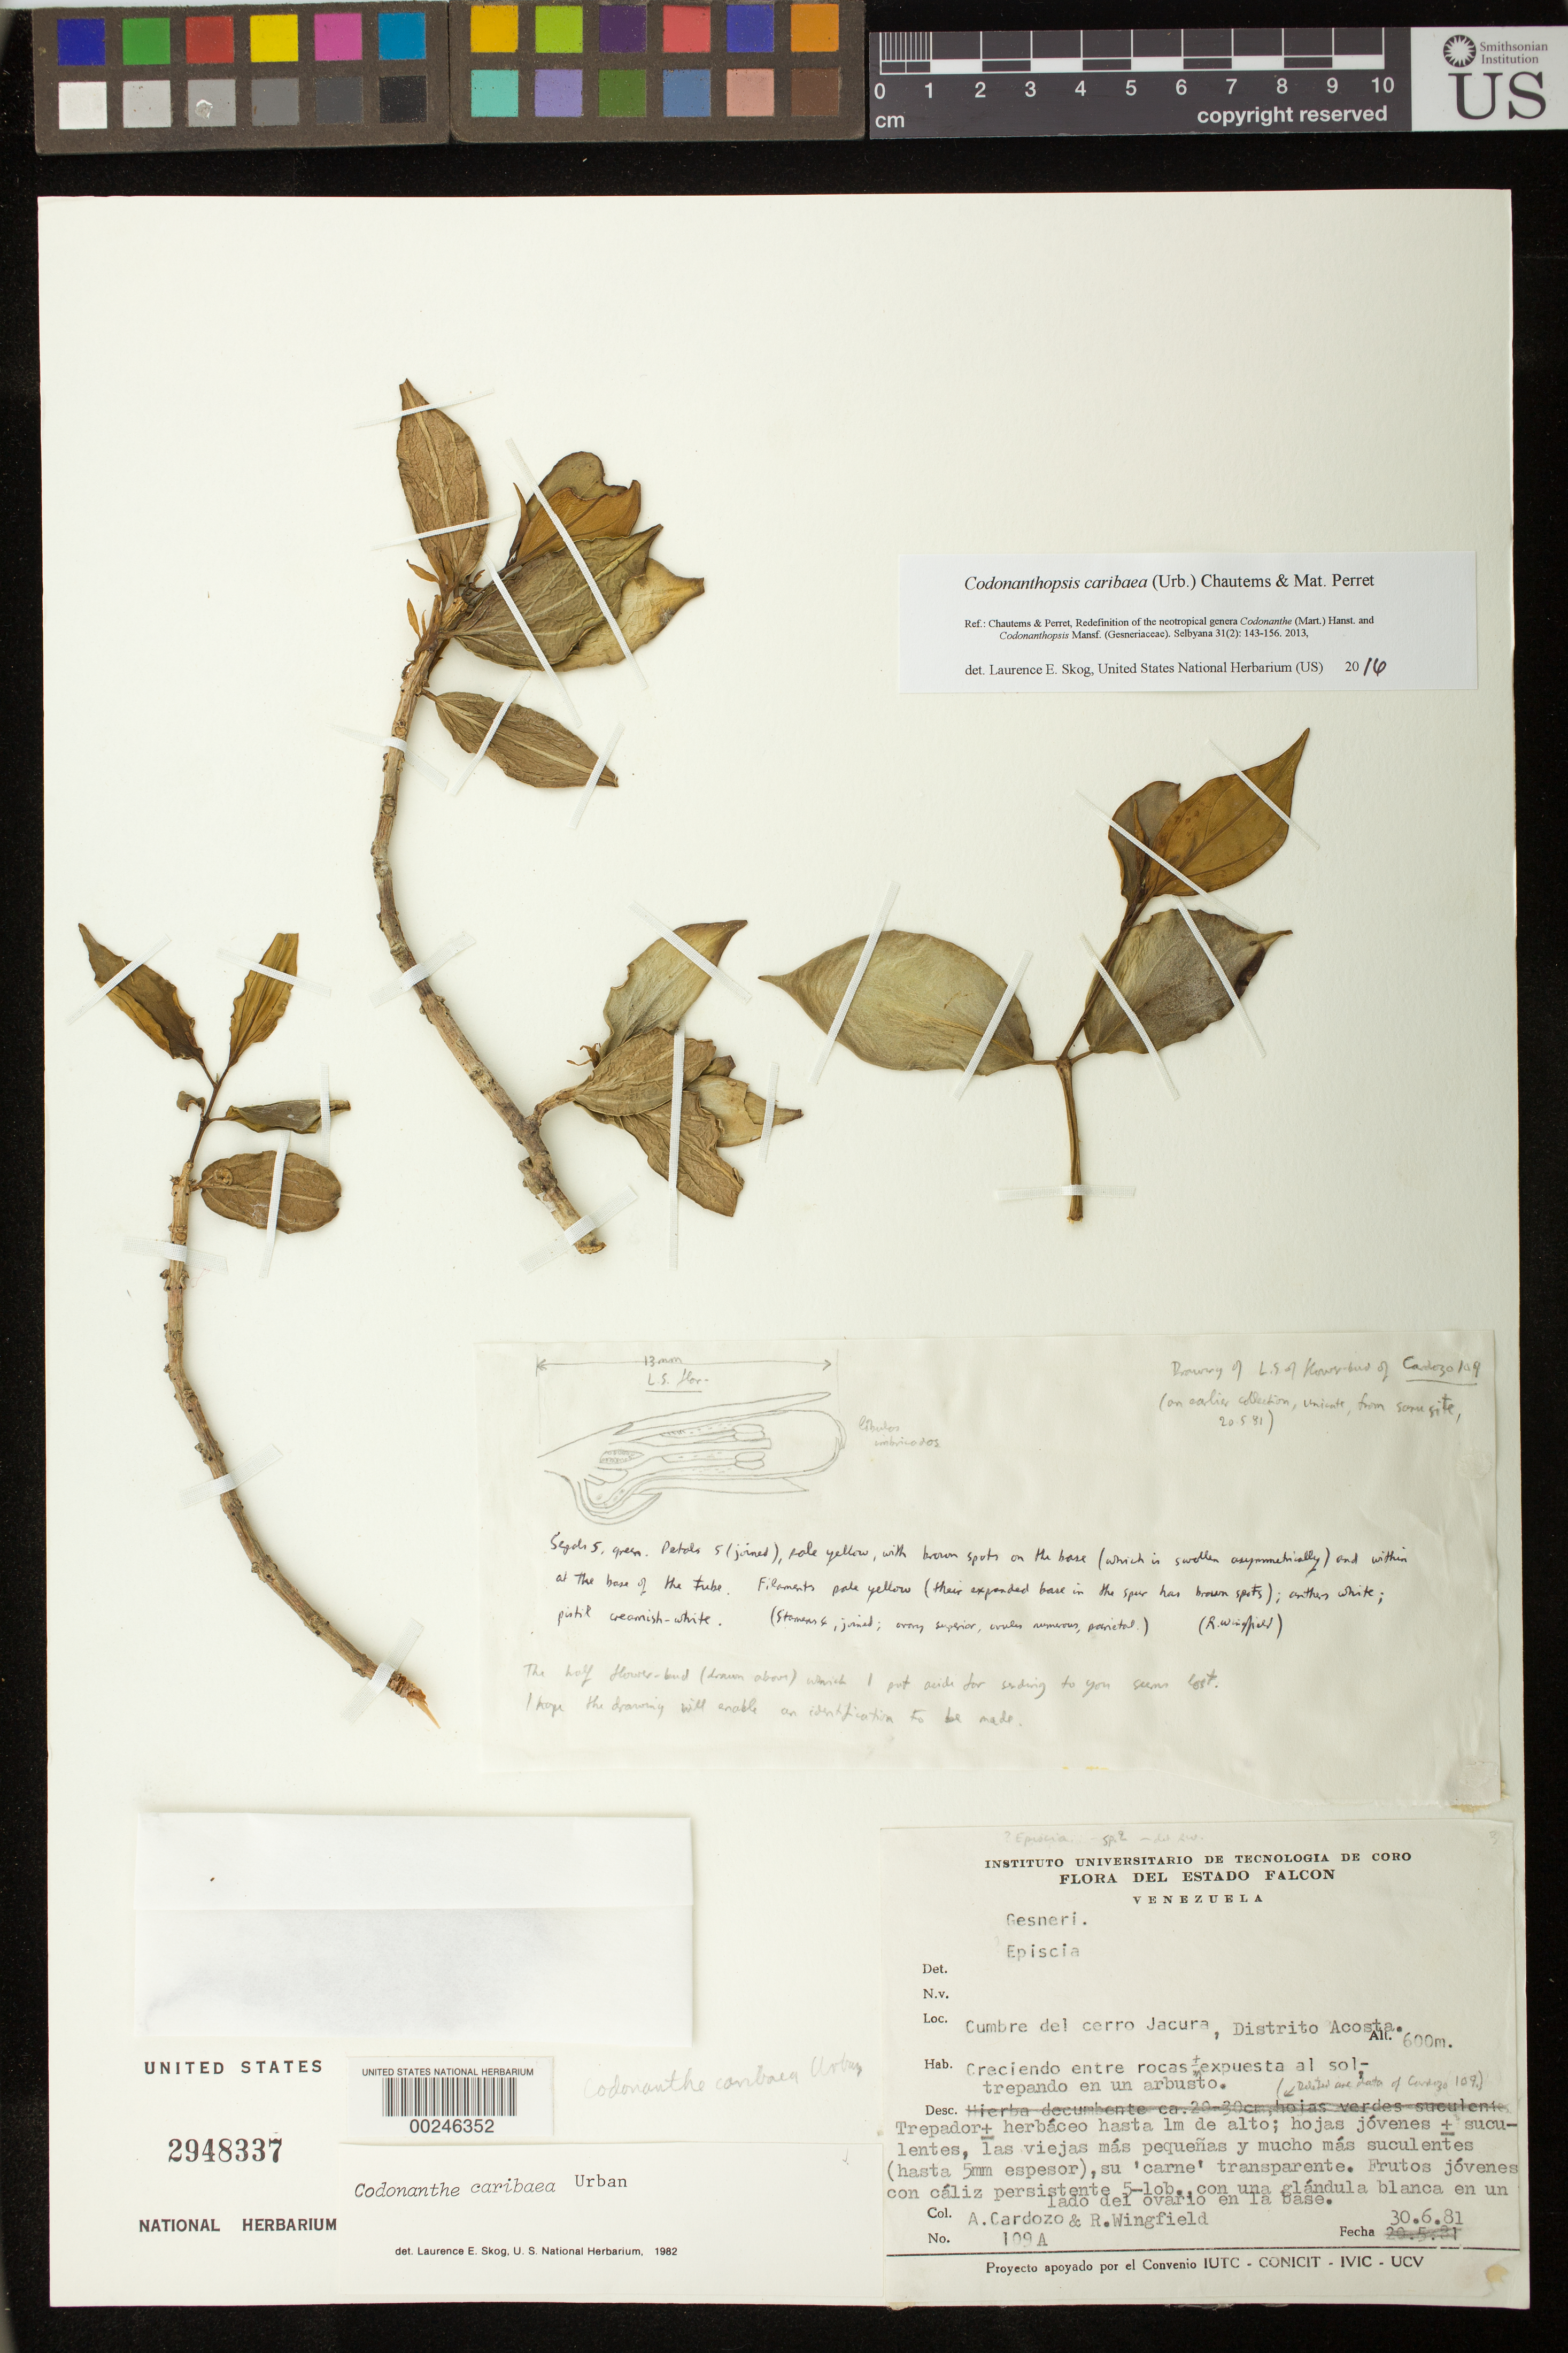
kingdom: Plantae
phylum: Tracheophyta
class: Magnoliopsida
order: Lamiales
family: Gesneriaceae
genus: Codonanthopsis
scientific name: Codonanthopsis caribaea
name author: (Urb.) Chautems & Mat.Perret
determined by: Skog, Laurence E.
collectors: A. Cardozo & R. Wingfield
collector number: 109 A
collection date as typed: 30 Jun 1981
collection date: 1981-06-30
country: Venezuela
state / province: Falcón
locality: Cumbre del cerro Jacura, Distrito Acosta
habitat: Cresciendo entre rocas, ±expuesta al sol-trepando en un arbusto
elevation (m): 600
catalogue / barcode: US 2948337